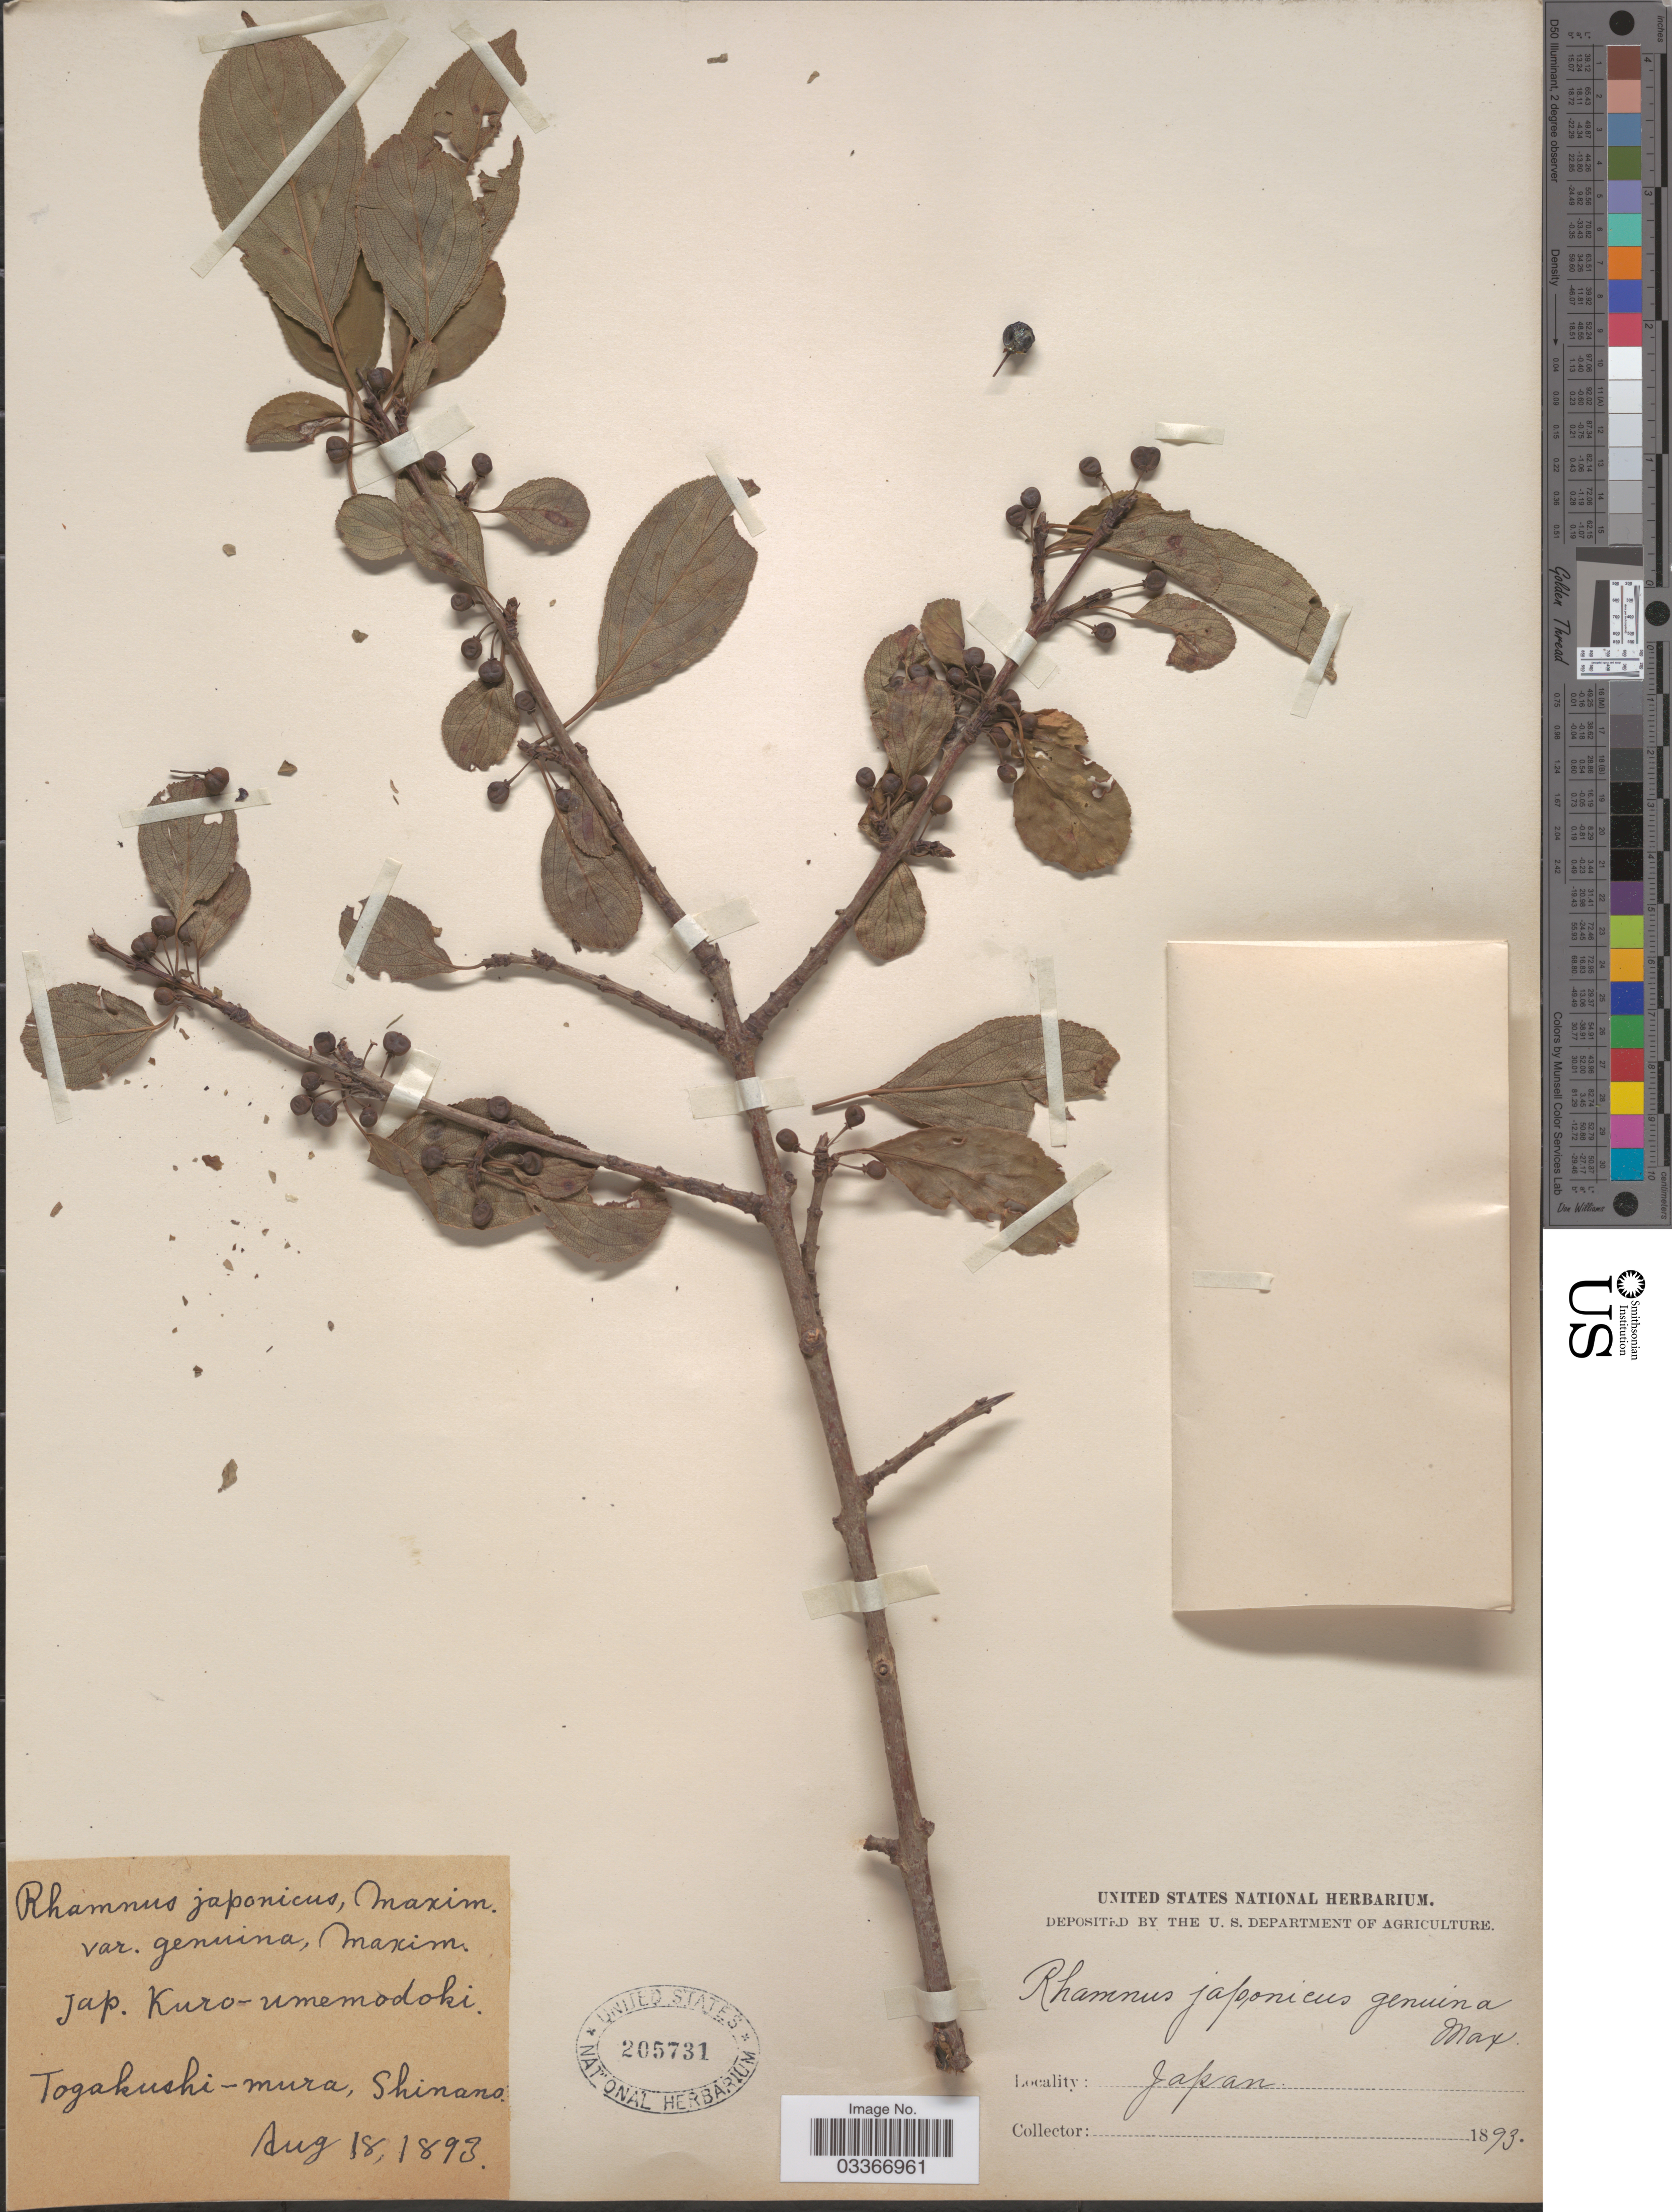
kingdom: Plantae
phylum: Tracheophyta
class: Magnoliopsida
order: Rosales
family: Rhamnaceae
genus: Rhamnus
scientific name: Rhamnus japonica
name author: Maxim.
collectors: ex herb. United States National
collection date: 1893-08-18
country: Japan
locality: Togakushi-mura, Shinano.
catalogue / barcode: US 205731